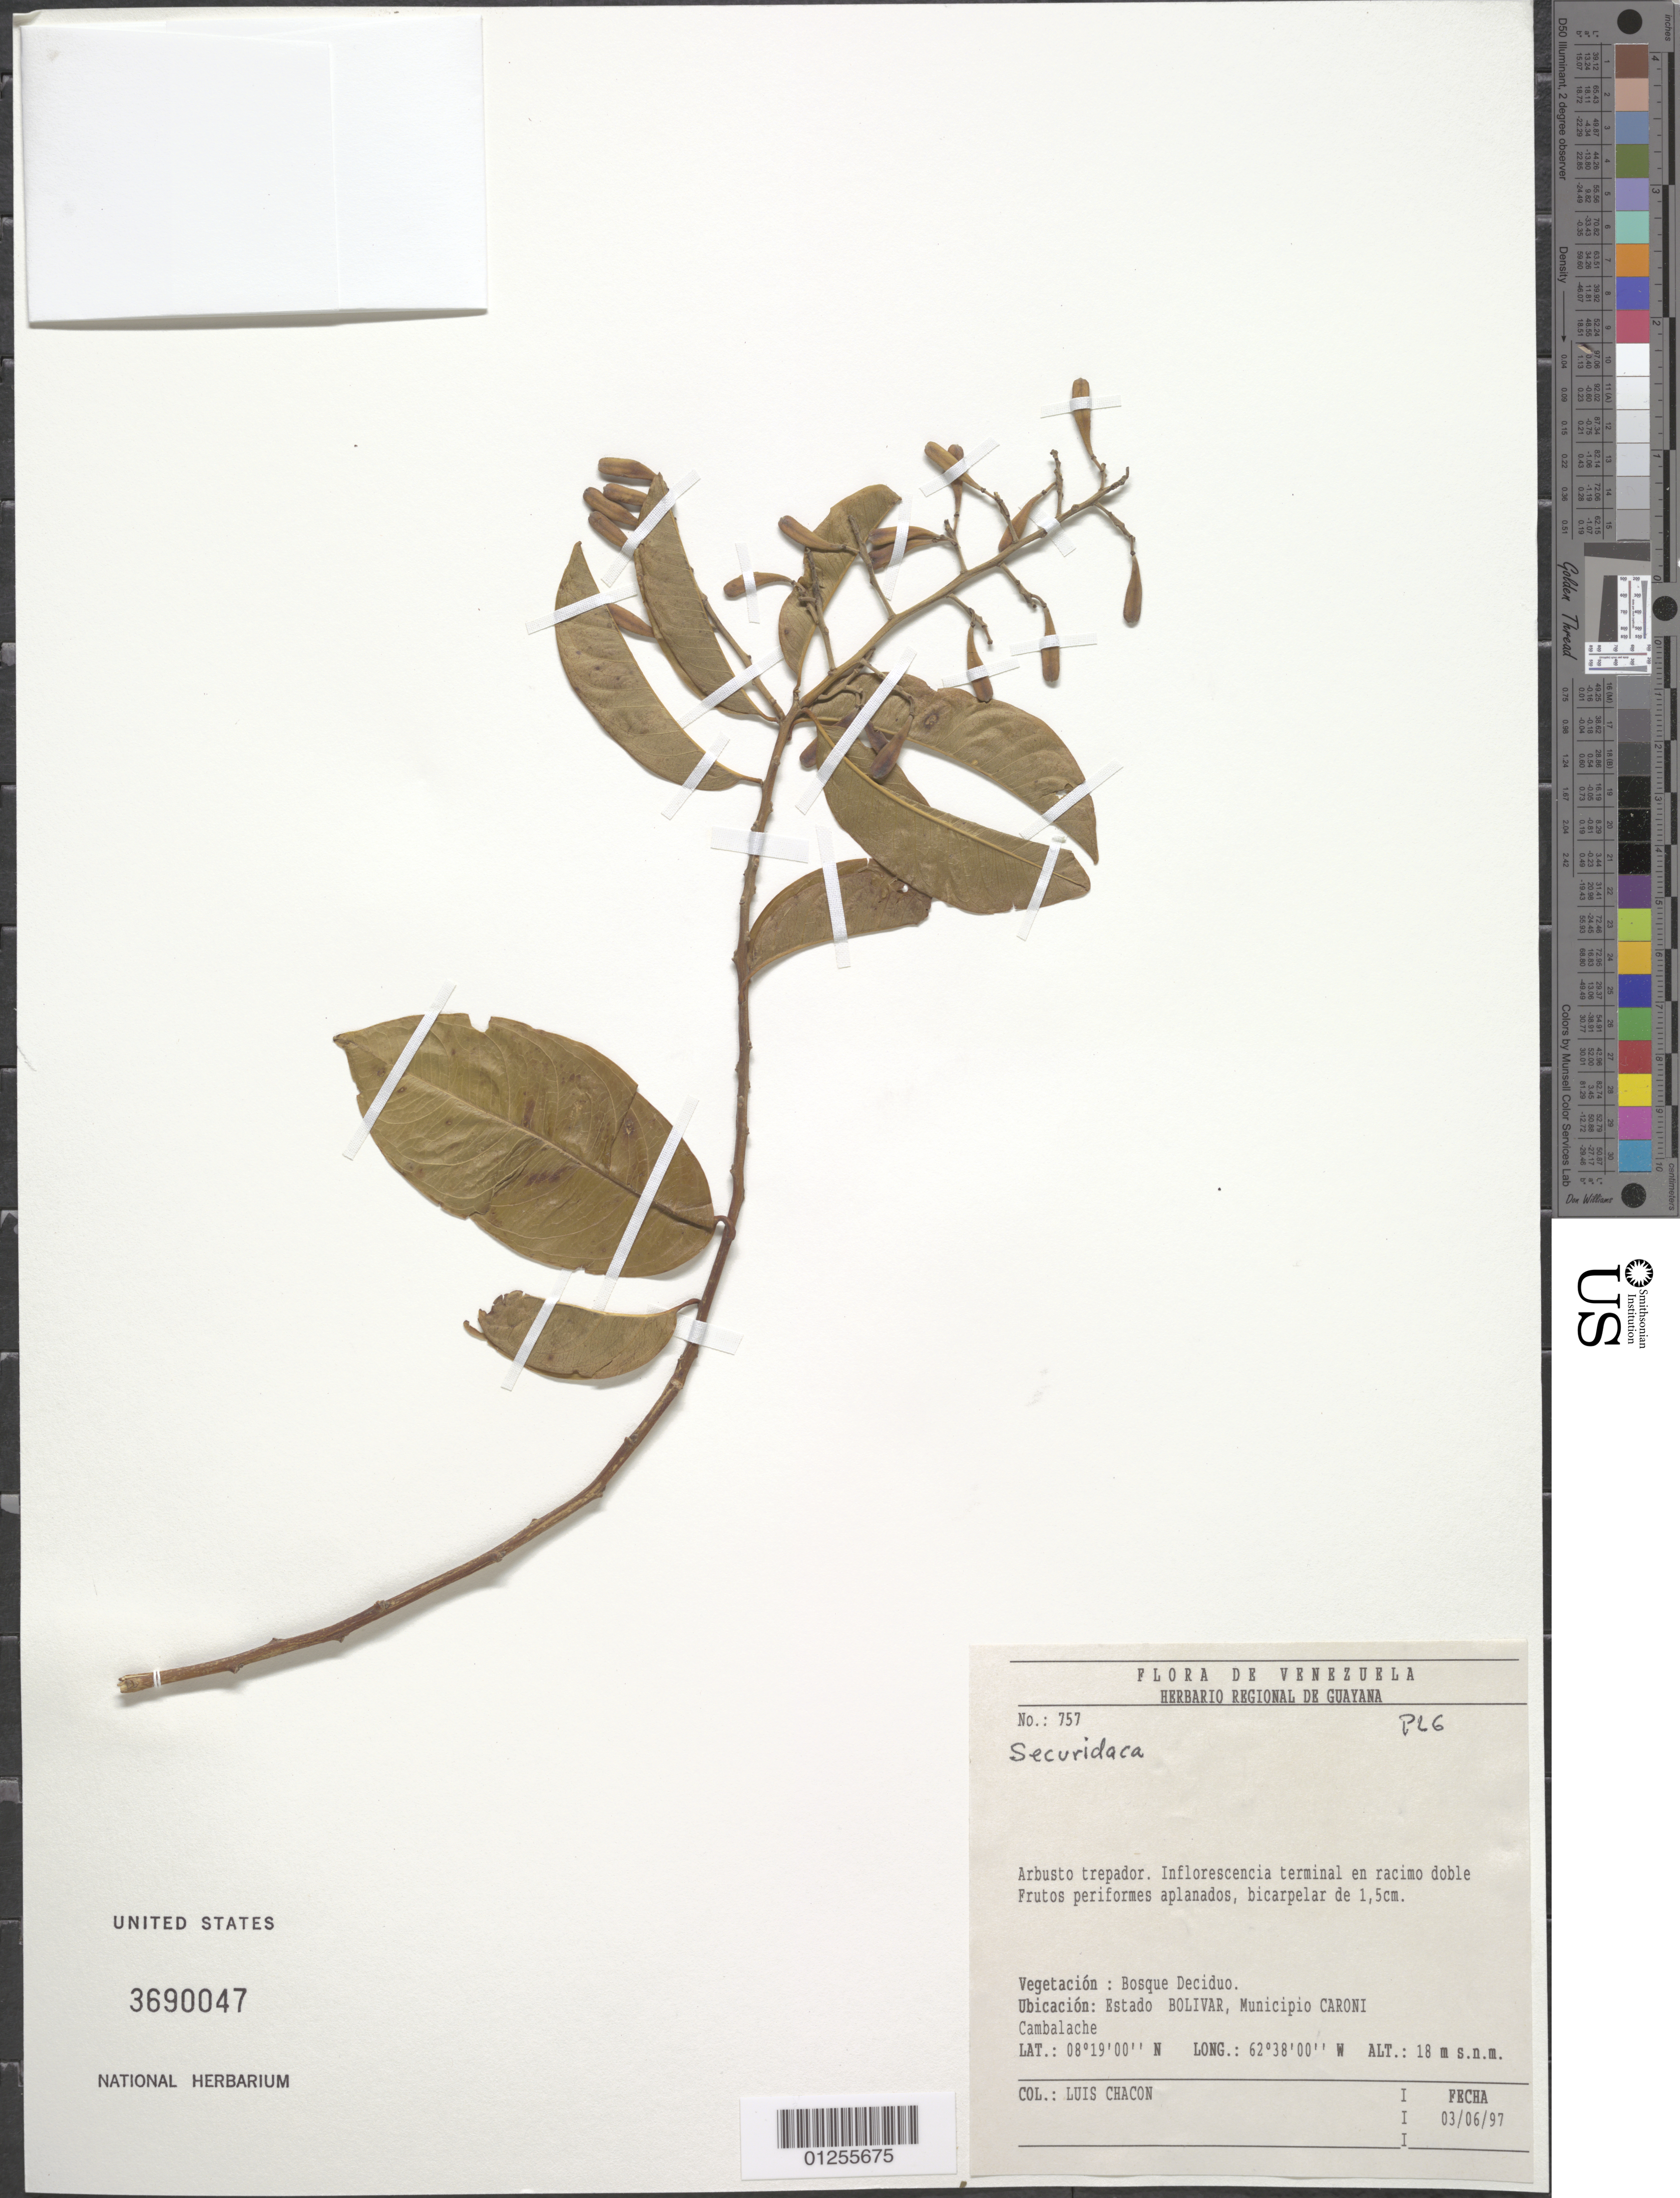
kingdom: Plantae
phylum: Tracheophyta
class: Magnoliopsida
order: Fabales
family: Polygalaceae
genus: Securidaca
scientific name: Securidaca sp.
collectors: L. Chacon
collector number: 757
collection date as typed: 03/06/97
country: Venezuela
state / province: Bolívar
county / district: Caroní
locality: Cambalache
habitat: Bosque deciduo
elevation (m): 18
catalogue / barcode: US 3690047